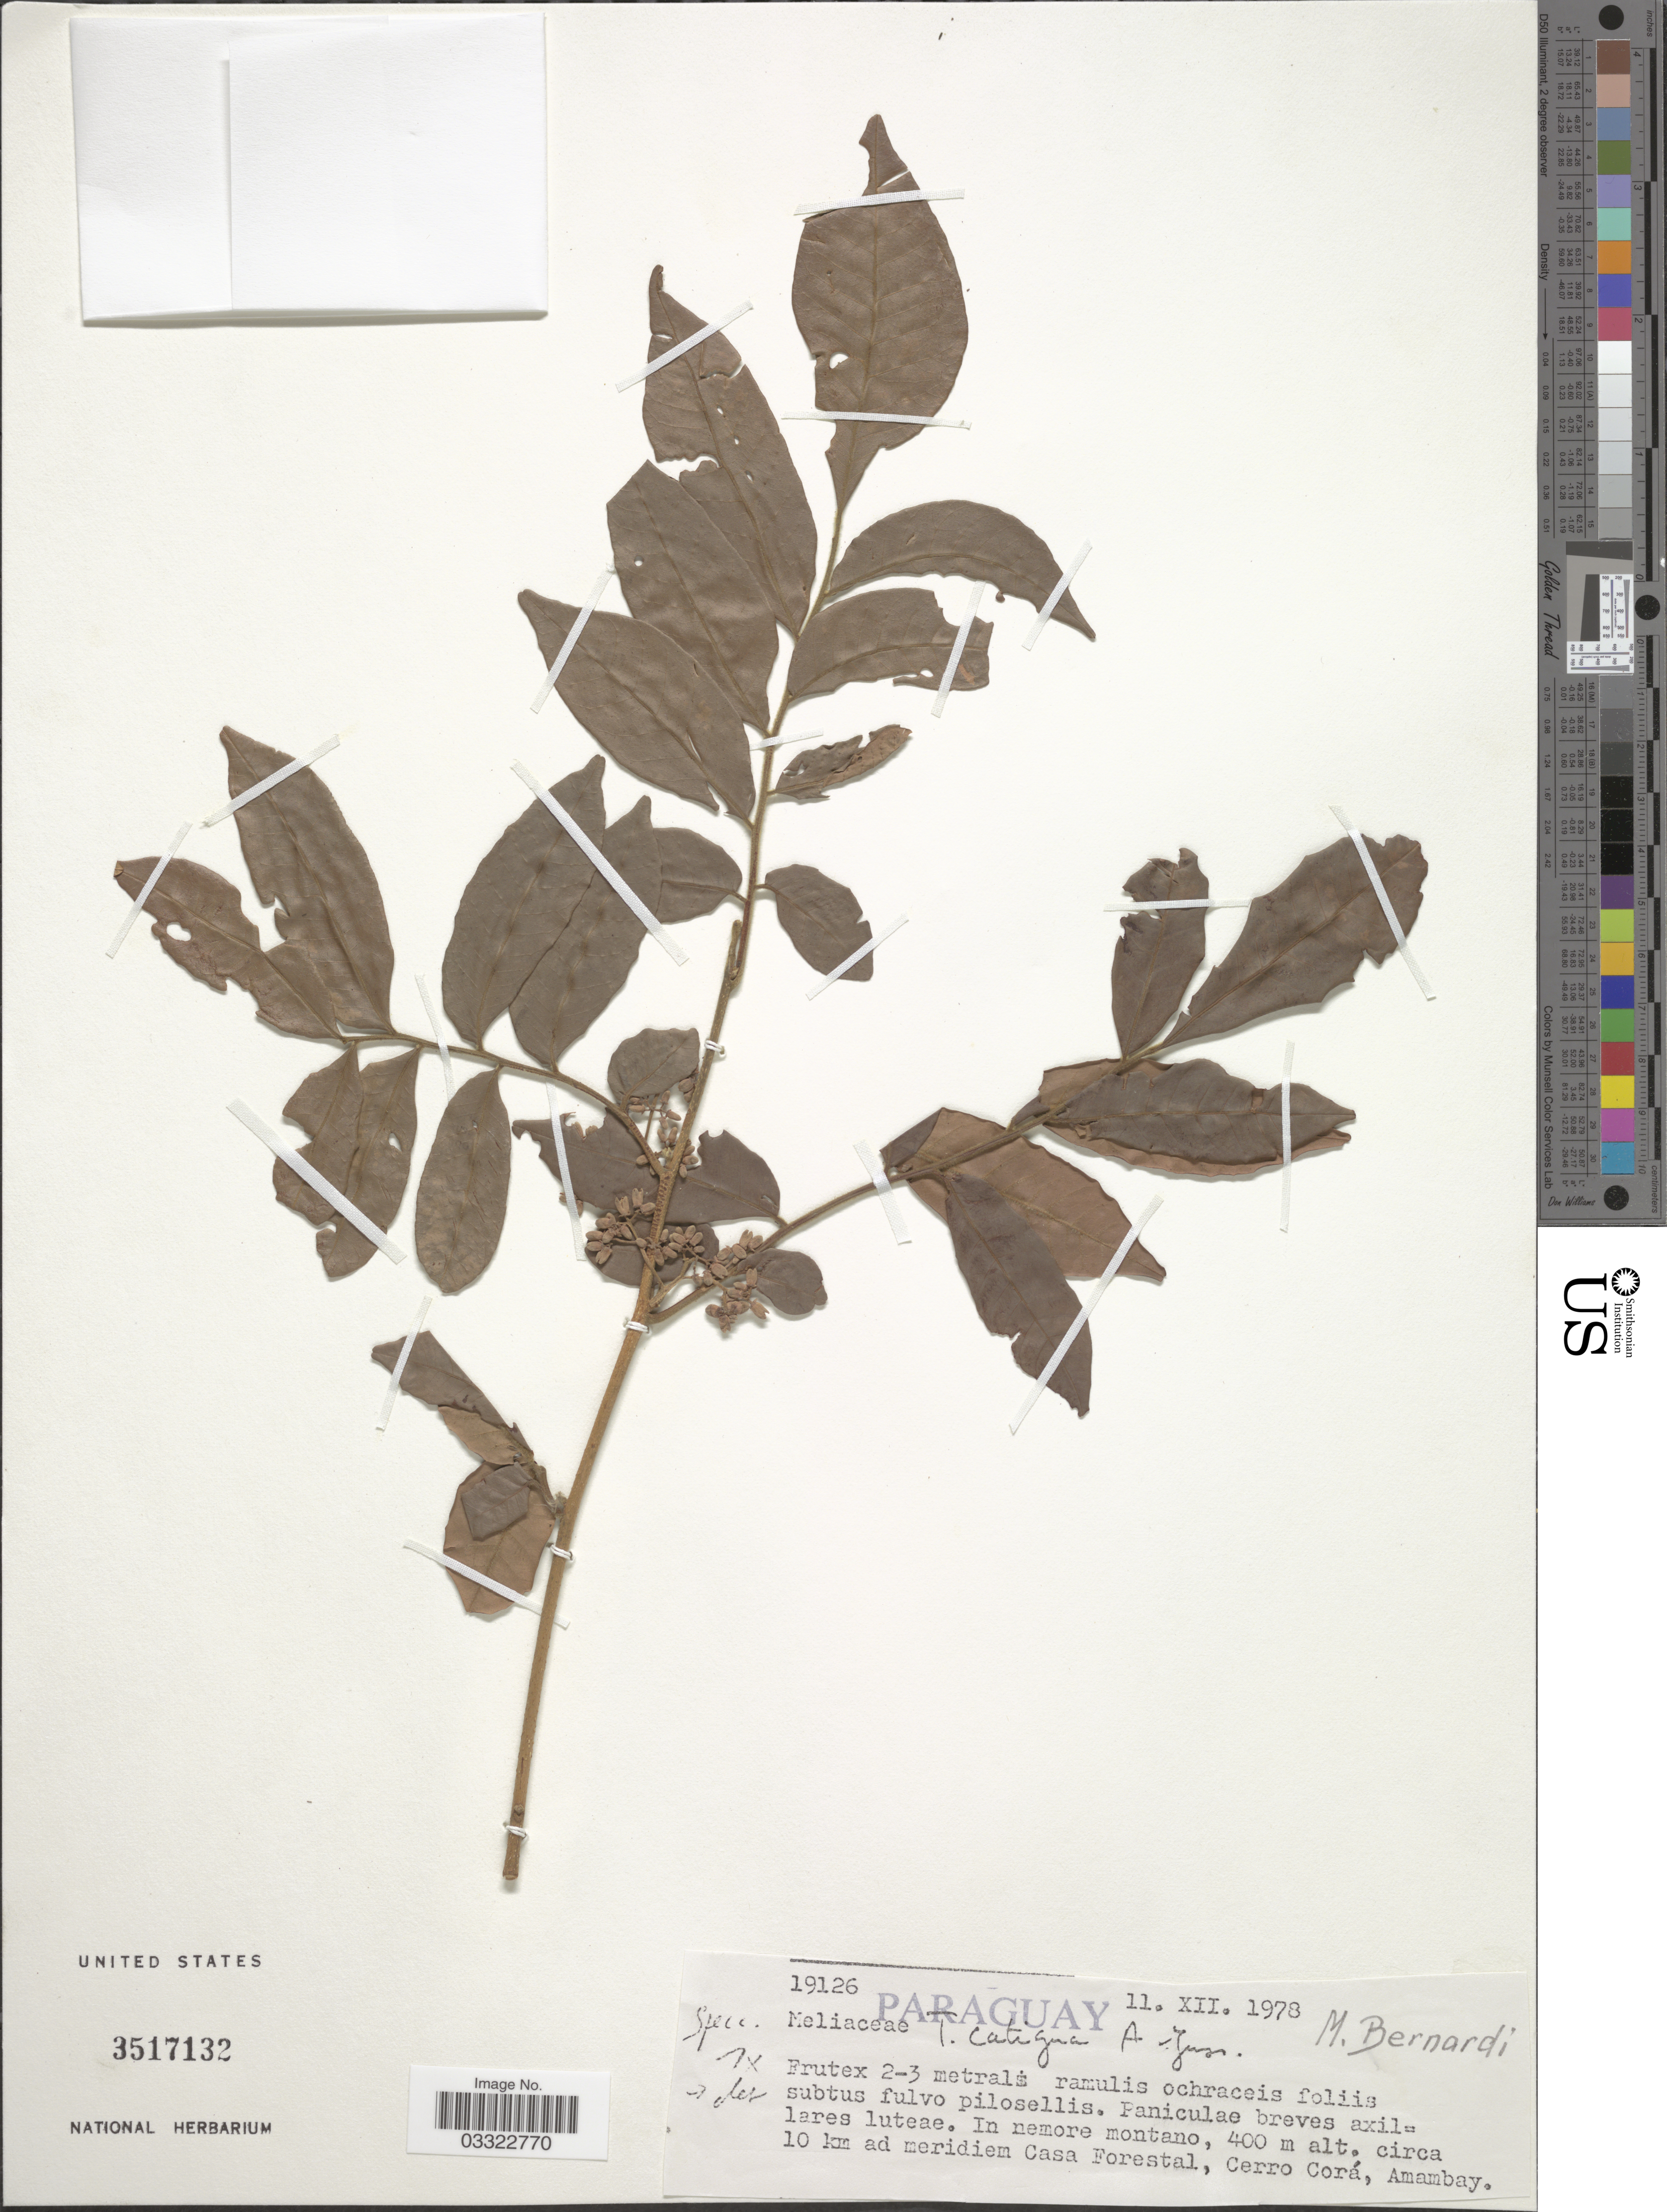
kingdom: Plantae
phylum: Tracheophyta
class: Magnoliopsida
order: Sapindales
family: Meliaceae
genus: Trichilia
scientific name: Trichilia catigua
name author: A. Juss.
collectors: M. Bernardi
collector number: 19126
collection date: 1978-12-11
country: Paraguay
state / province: Amambay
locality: In nemore montano, circa 10 km ad meridiem Casa Forestal, Cerro Corá.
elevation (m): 400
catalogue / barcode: US 3517132